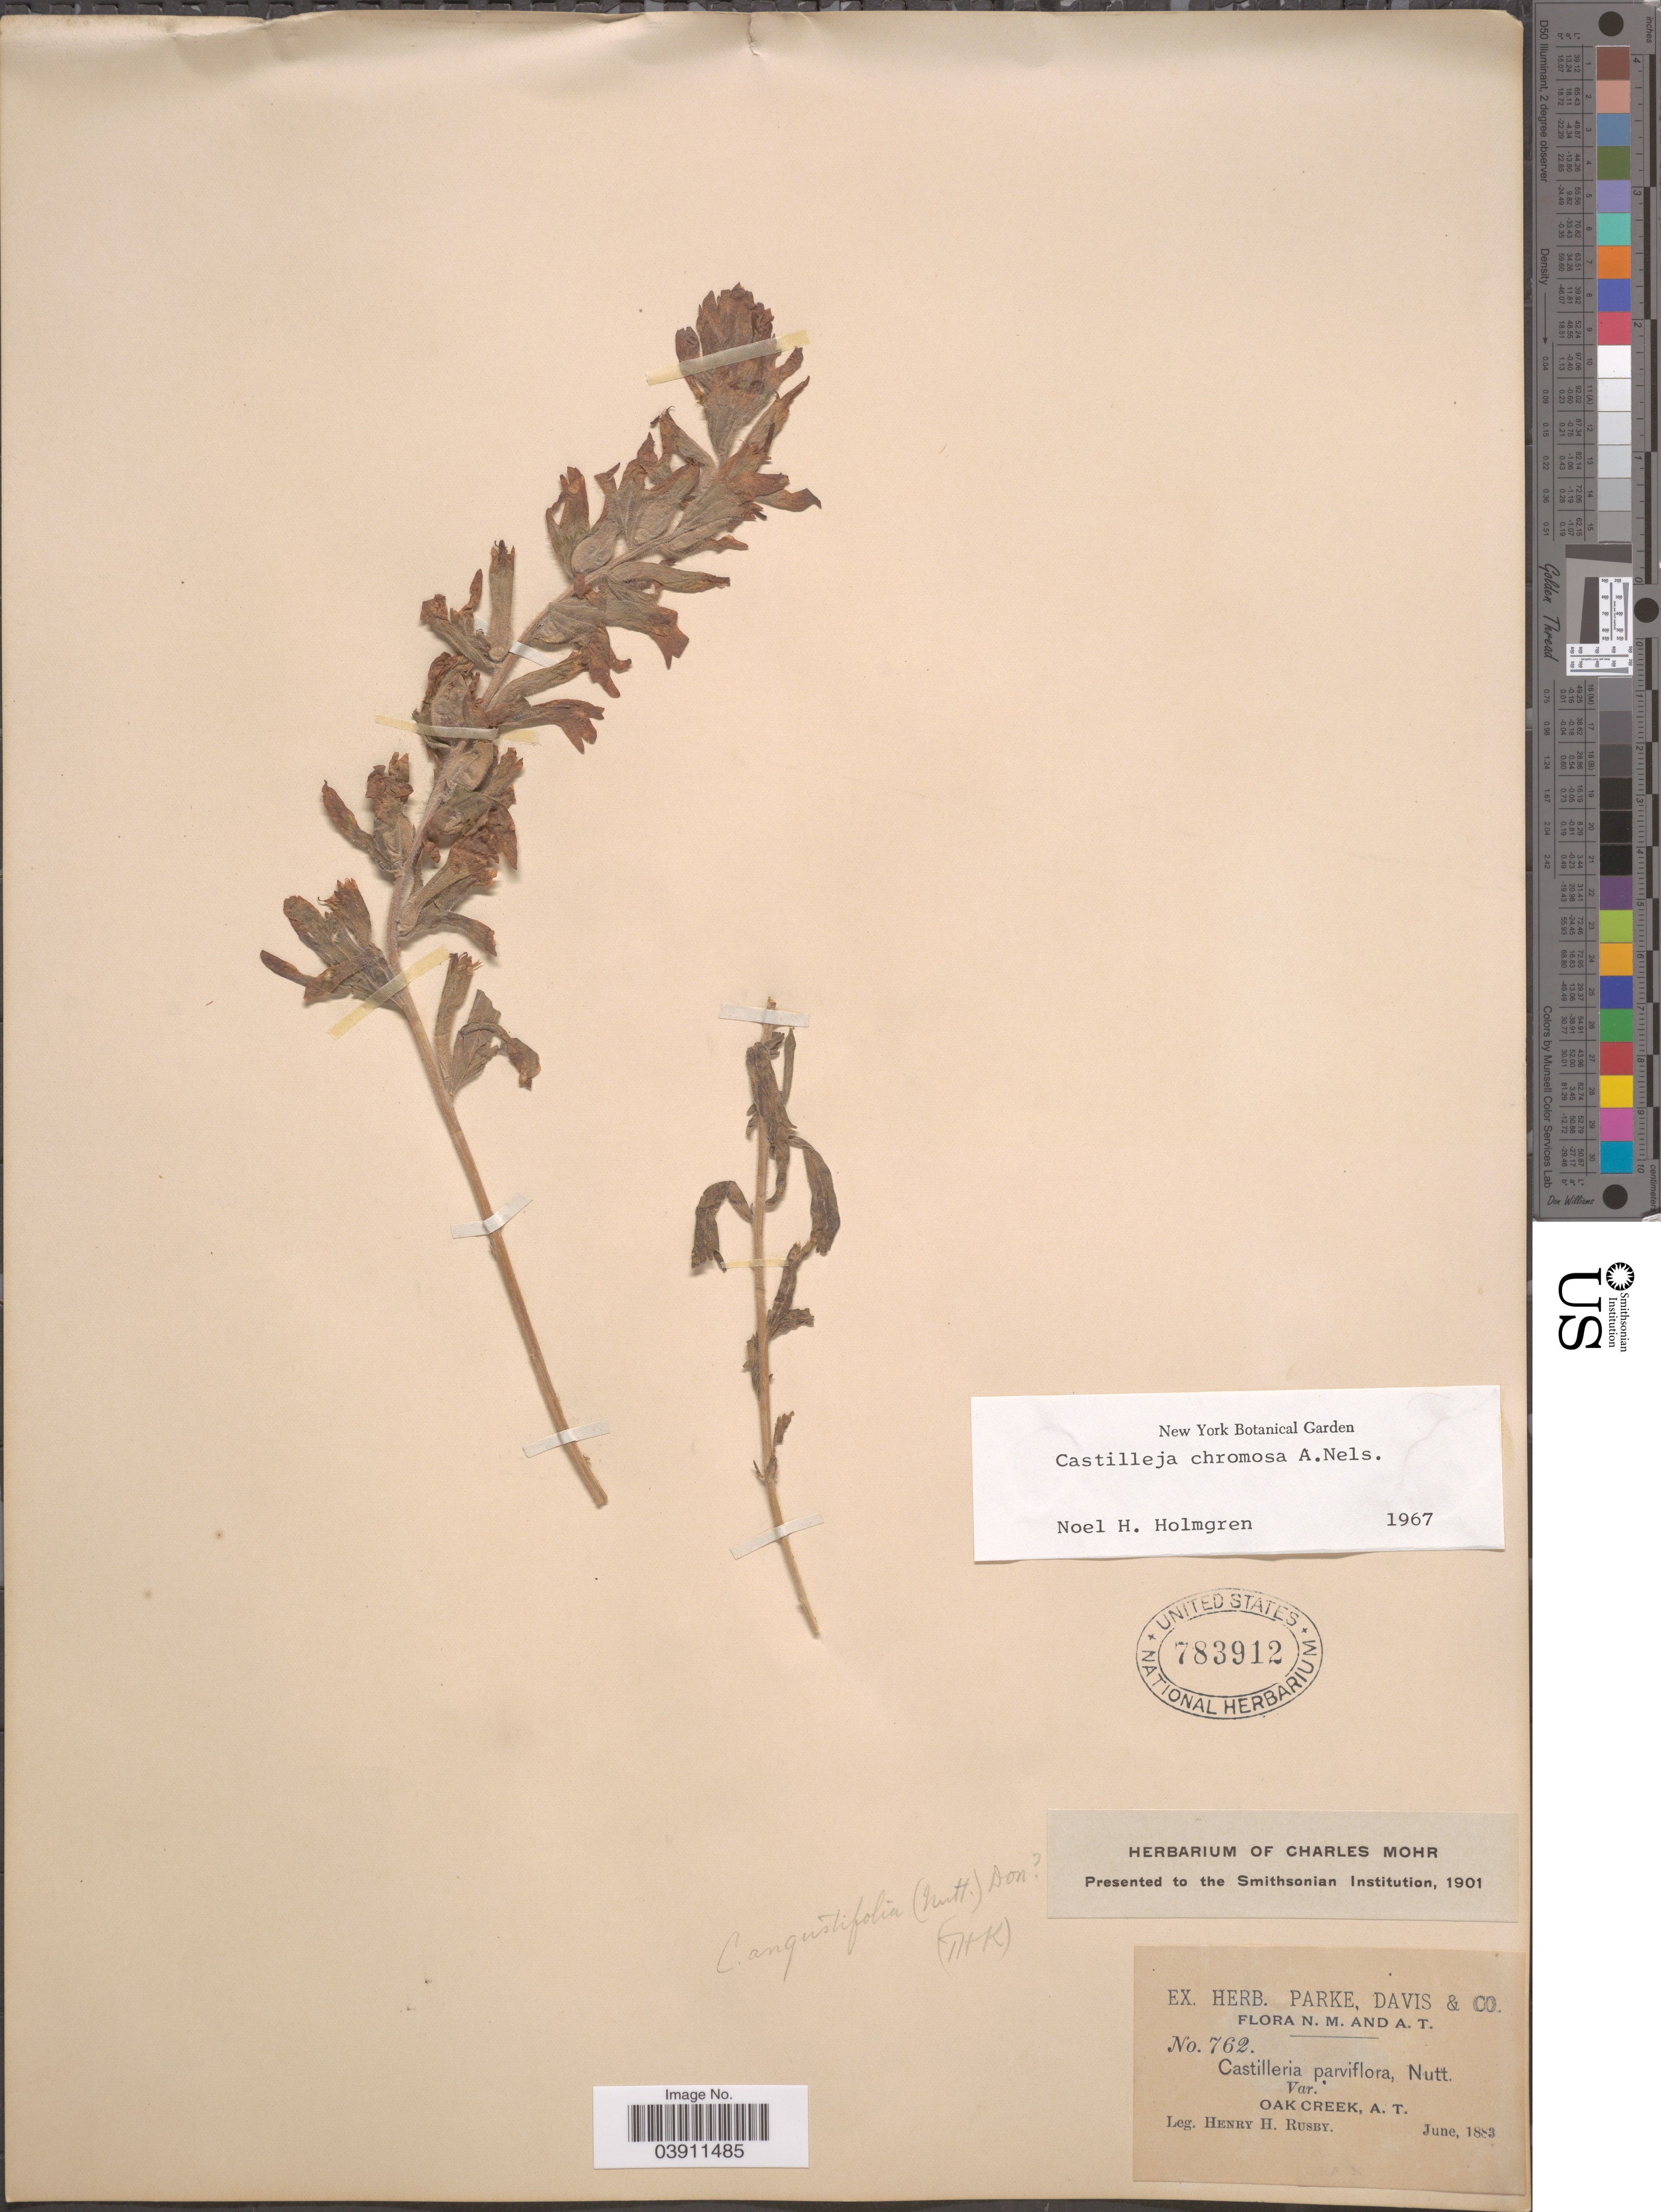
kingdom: Plantae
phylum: Tracheophyta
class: Magnoliopsida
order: Lamiales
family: Orobanchaceae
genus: Castilleja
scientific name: Castilleja chromosa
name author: A. Nelson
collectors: H. H. Rusby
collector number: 762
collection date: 1883-06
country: United States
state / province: Arizona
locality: Oak Creek, A. T.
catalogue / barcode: US 783912